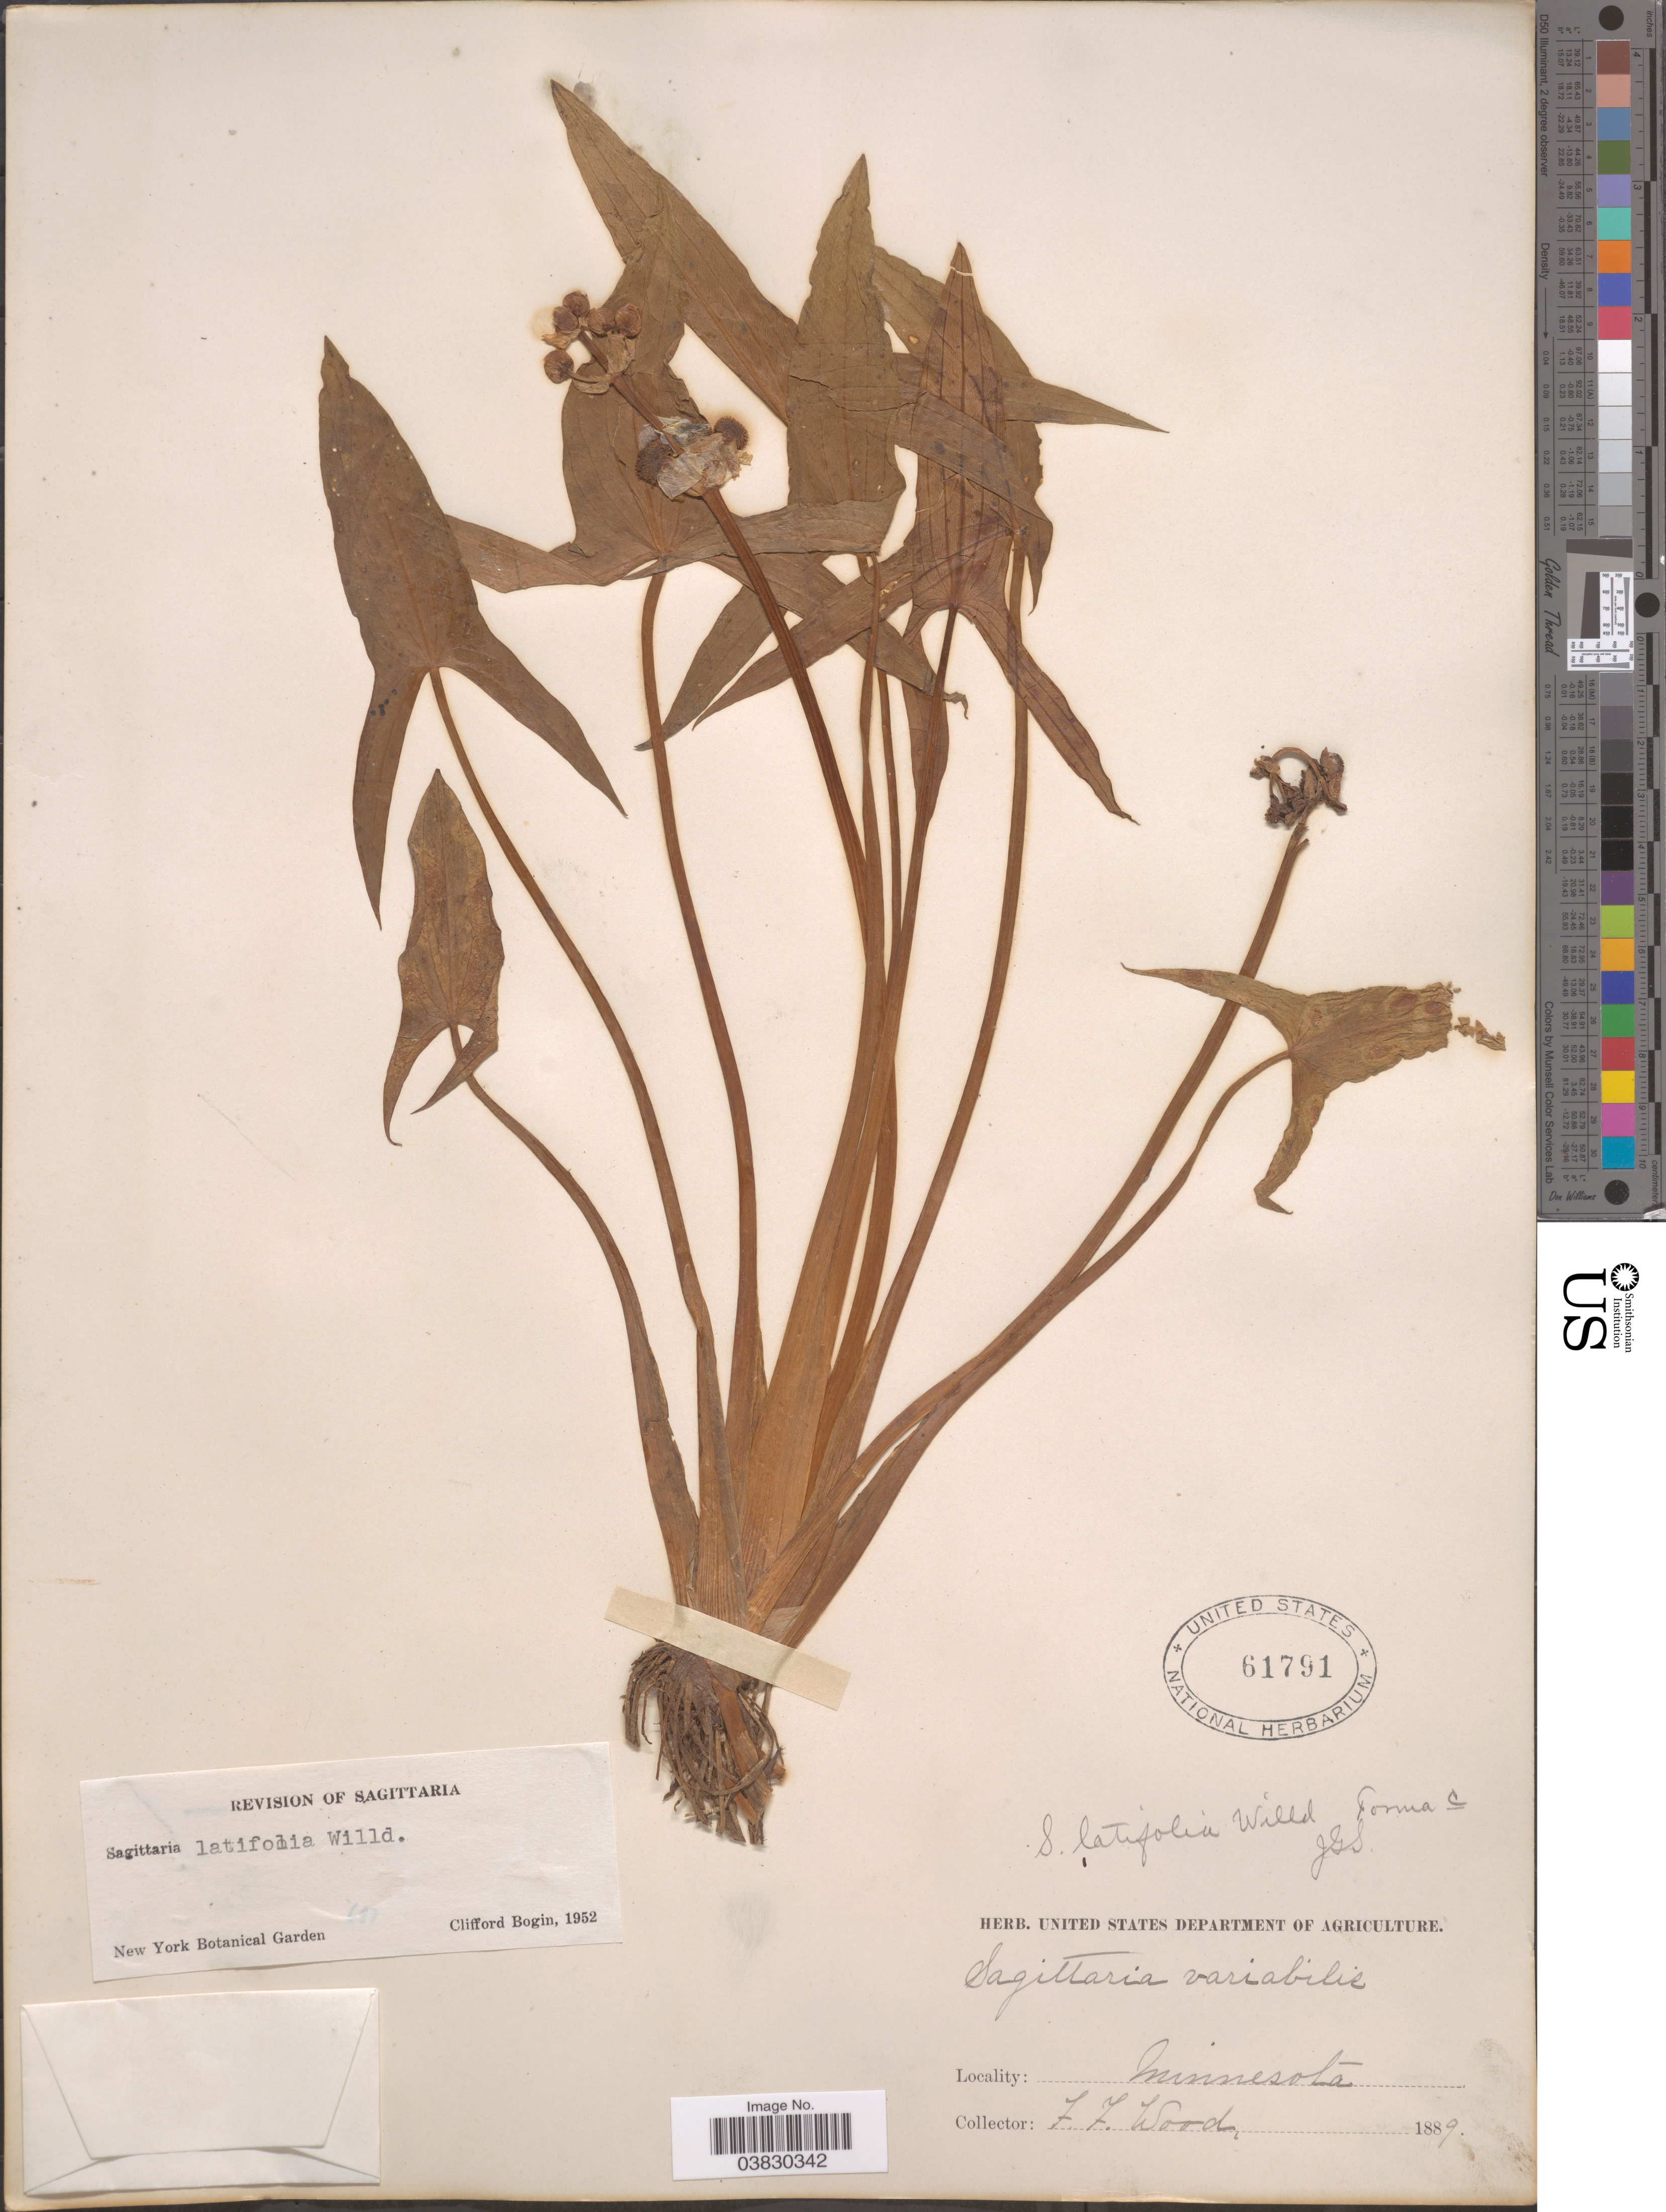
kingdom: Plantae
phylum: Tracheophyta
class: Liliopsida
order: Alismatales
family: Alismataceae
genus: Sagittaria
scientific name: Sagittaria latifolia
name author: Willd.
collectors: F. Wood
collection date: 1889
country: United States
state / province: Minnesota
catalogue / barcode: US 61791